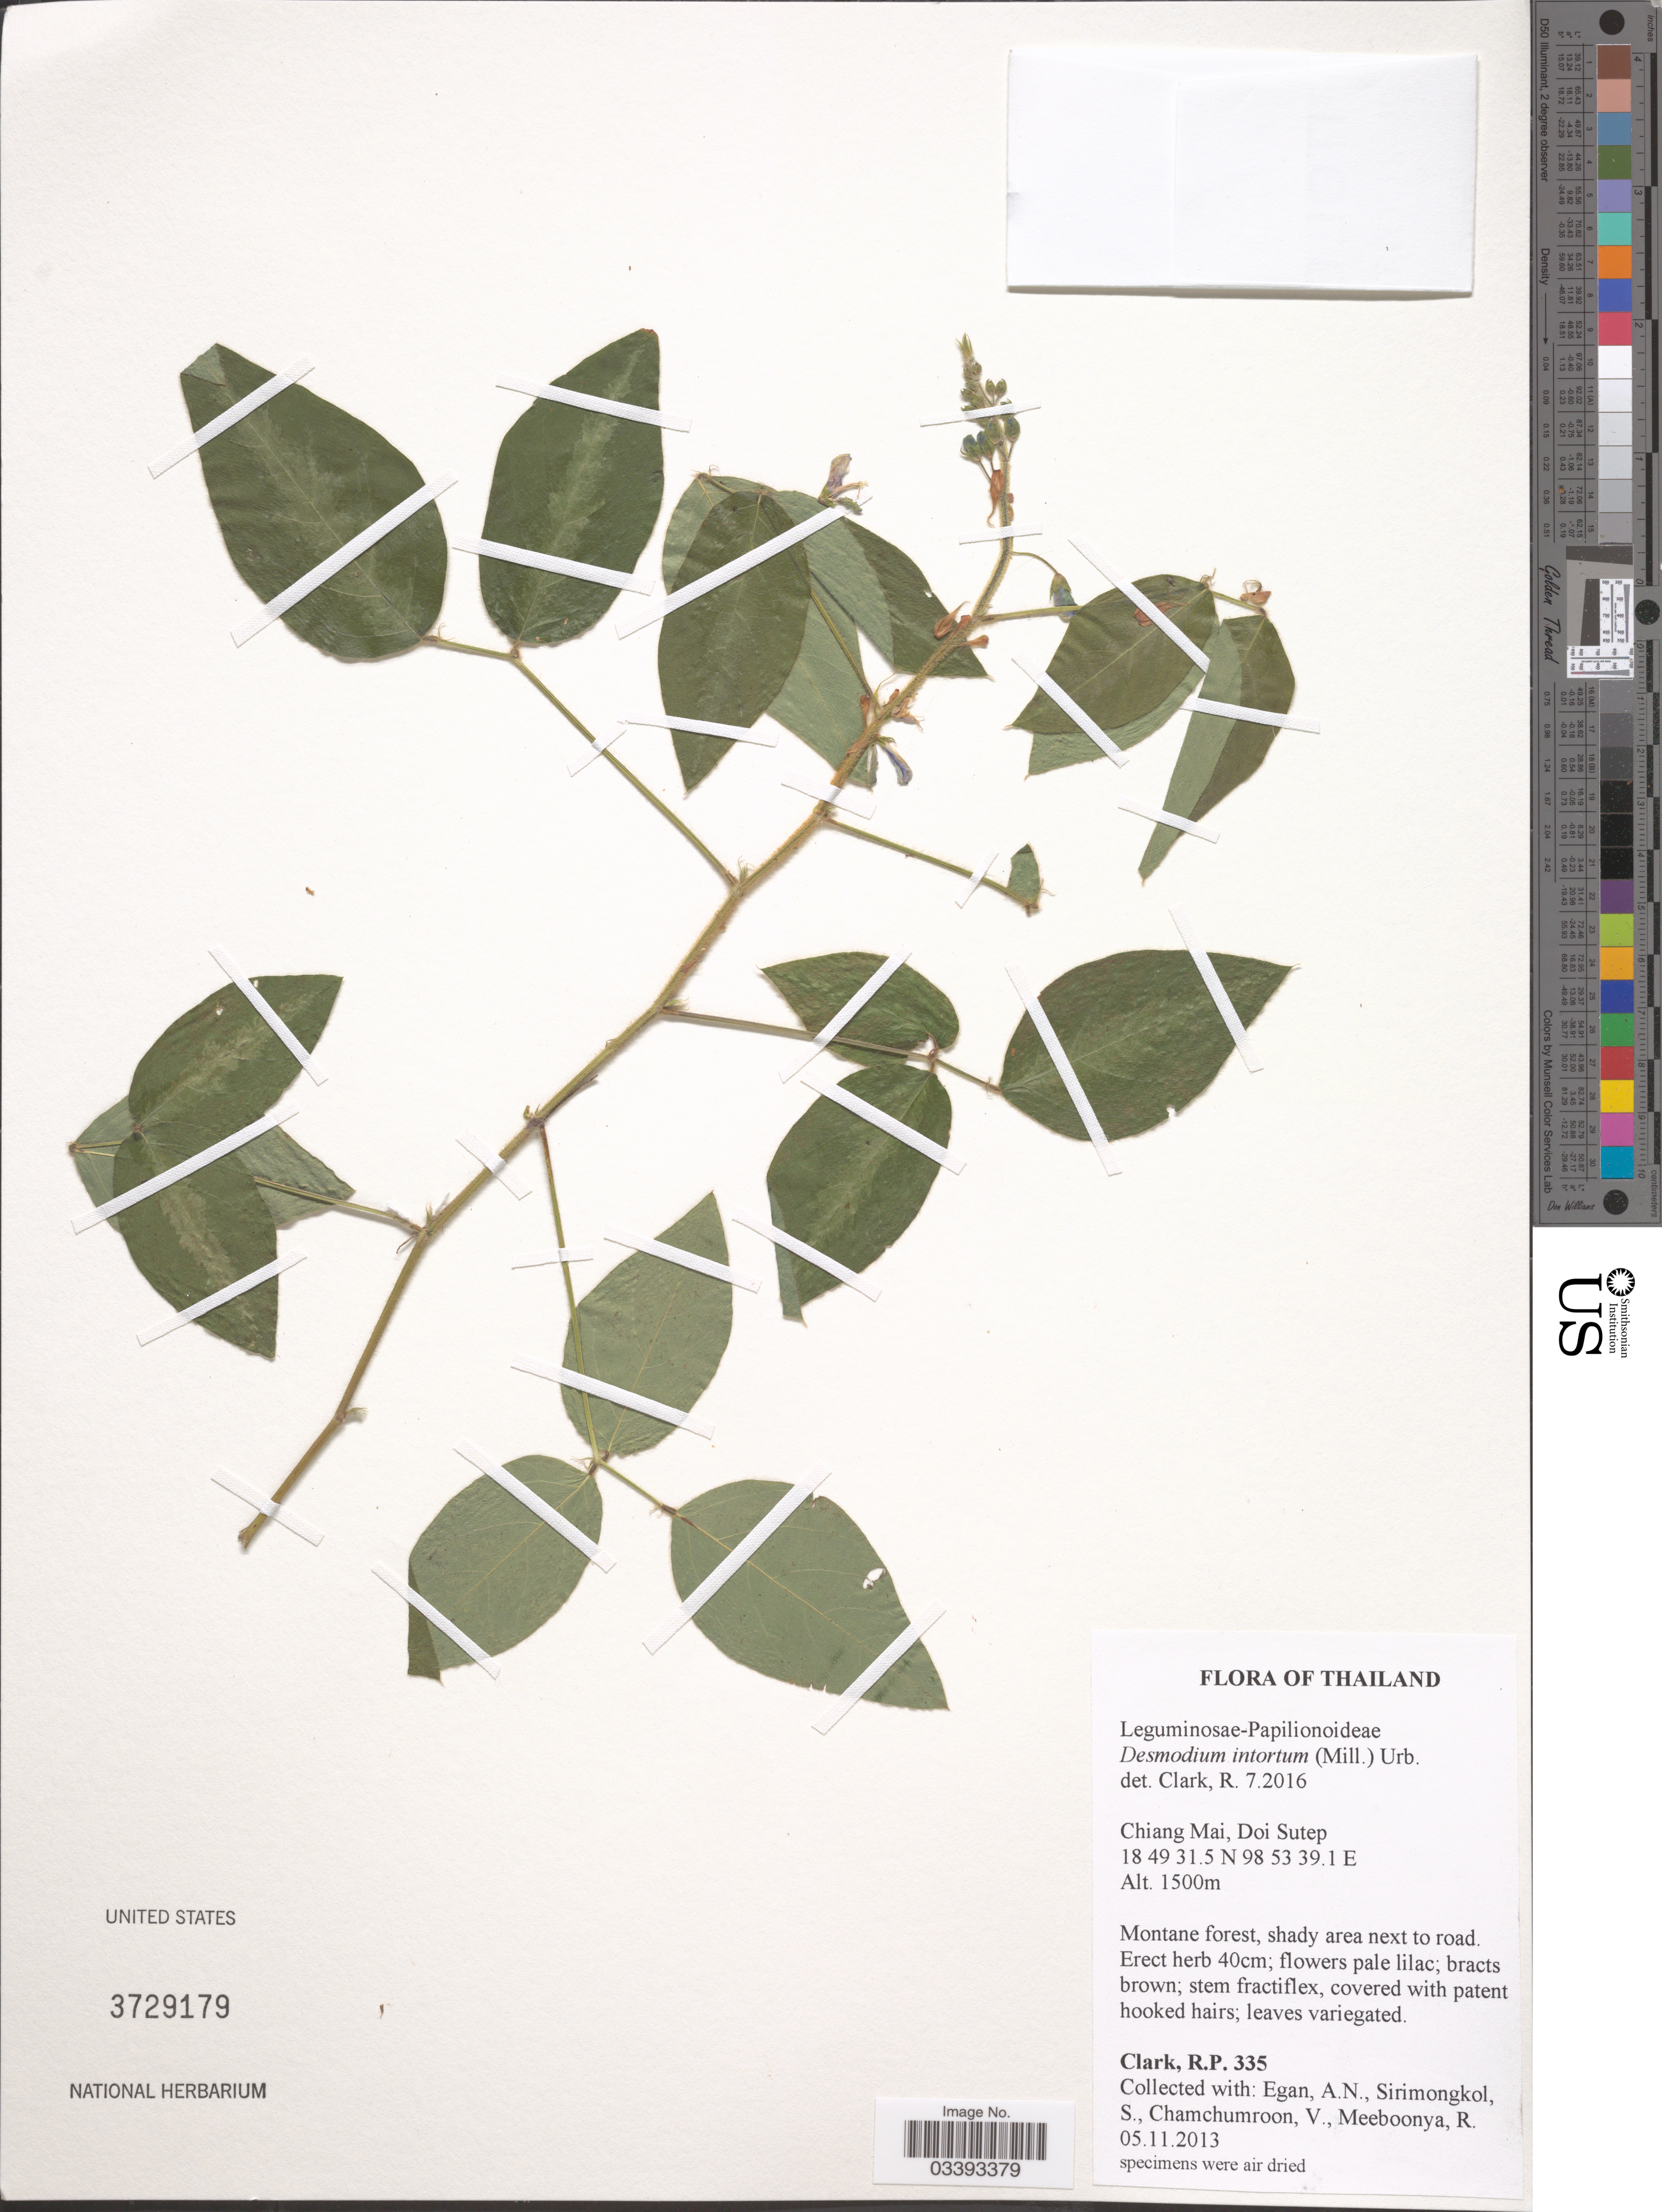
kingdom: Plantae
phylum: Tracheophyta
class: Magnoliopsida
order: Fabales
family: Fabaceae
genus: Desmodium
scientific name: Desmodium intortum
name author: (Mill.) Urb.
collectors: R. P. Clark, A. N. Egan, S. Sirimongkol, V. Chamchumroon & R. Meeboonya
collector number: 335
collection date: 2013-11-05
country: Thailand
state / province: Chiang Mai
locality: Doi Sutep.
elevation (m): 1500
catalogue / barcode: US 3729179